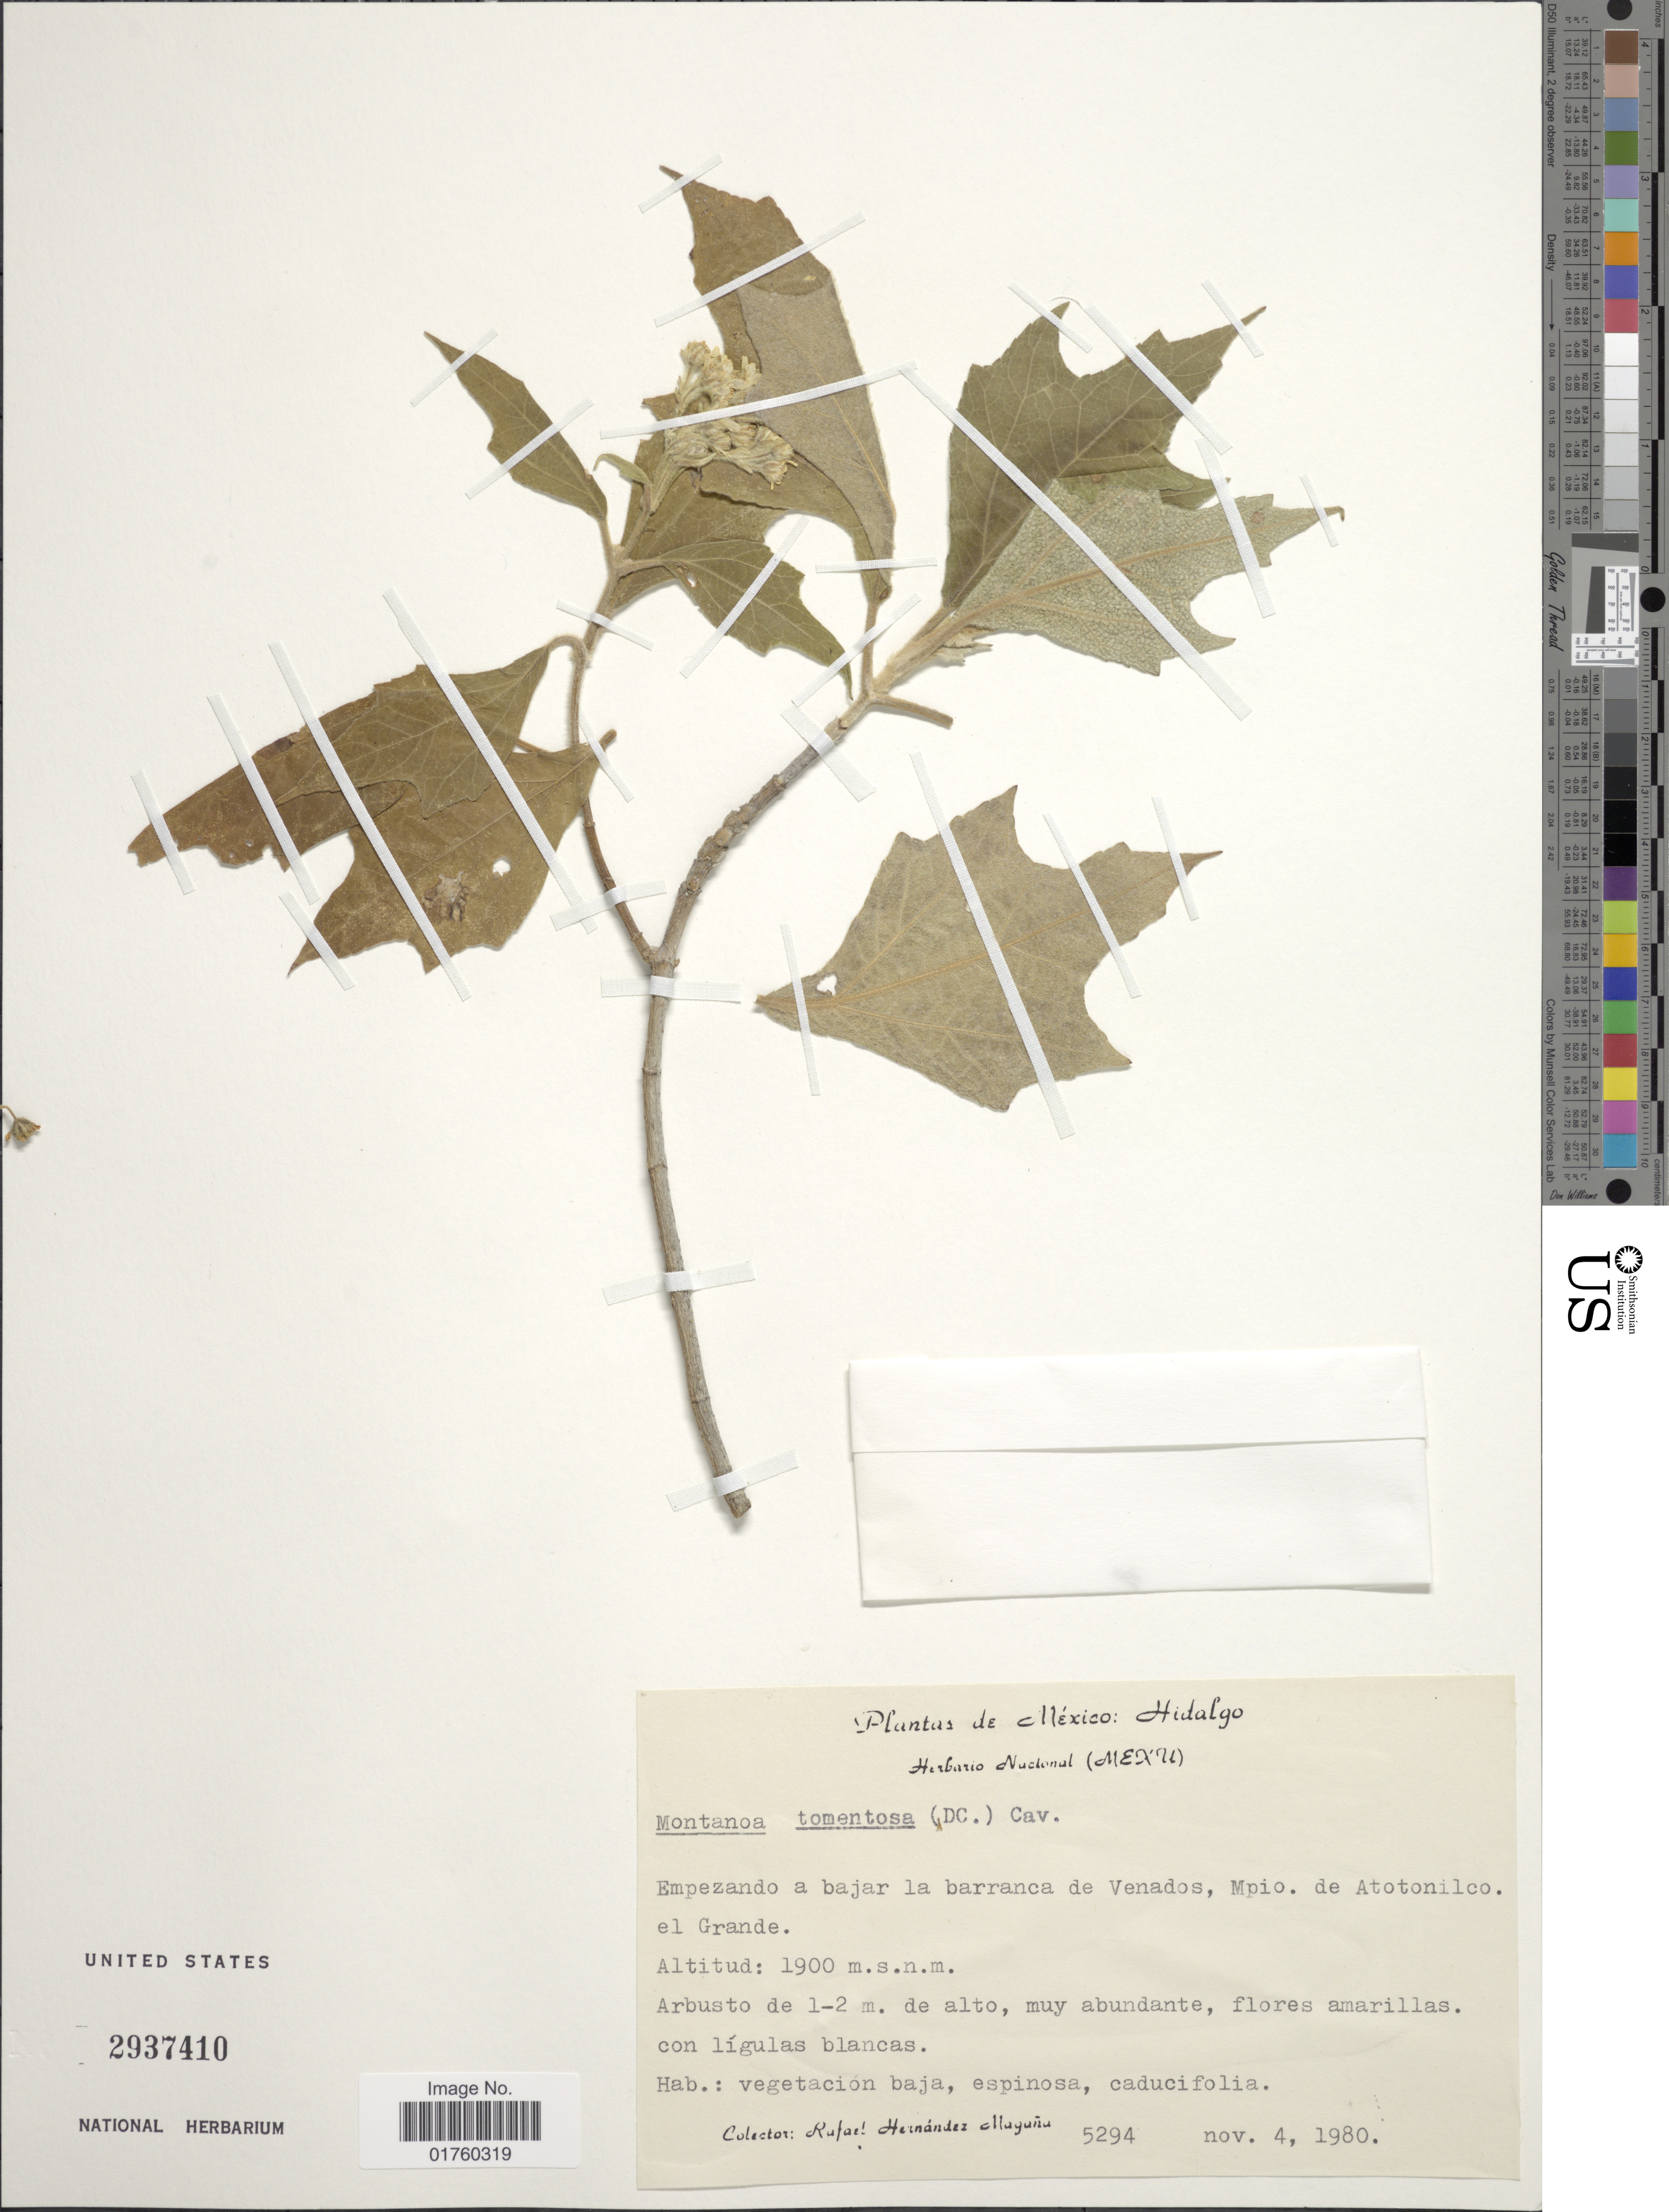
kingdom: Plantae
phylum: Tracheophyta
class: Magnoliopsida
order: Asterales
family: Asteraceae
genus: Montanoa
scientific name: Montanoa tomentosa subsp. tomentosa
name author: Cerv.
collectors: R. Hernández-M.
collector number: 5294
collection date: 1980-11-04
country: Mexico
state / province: Hidalgo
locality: Empezando a bajar la barranca de Venados, Mpio. de Atotonilco el Grande.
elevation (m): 1900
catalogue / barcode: US 2937410